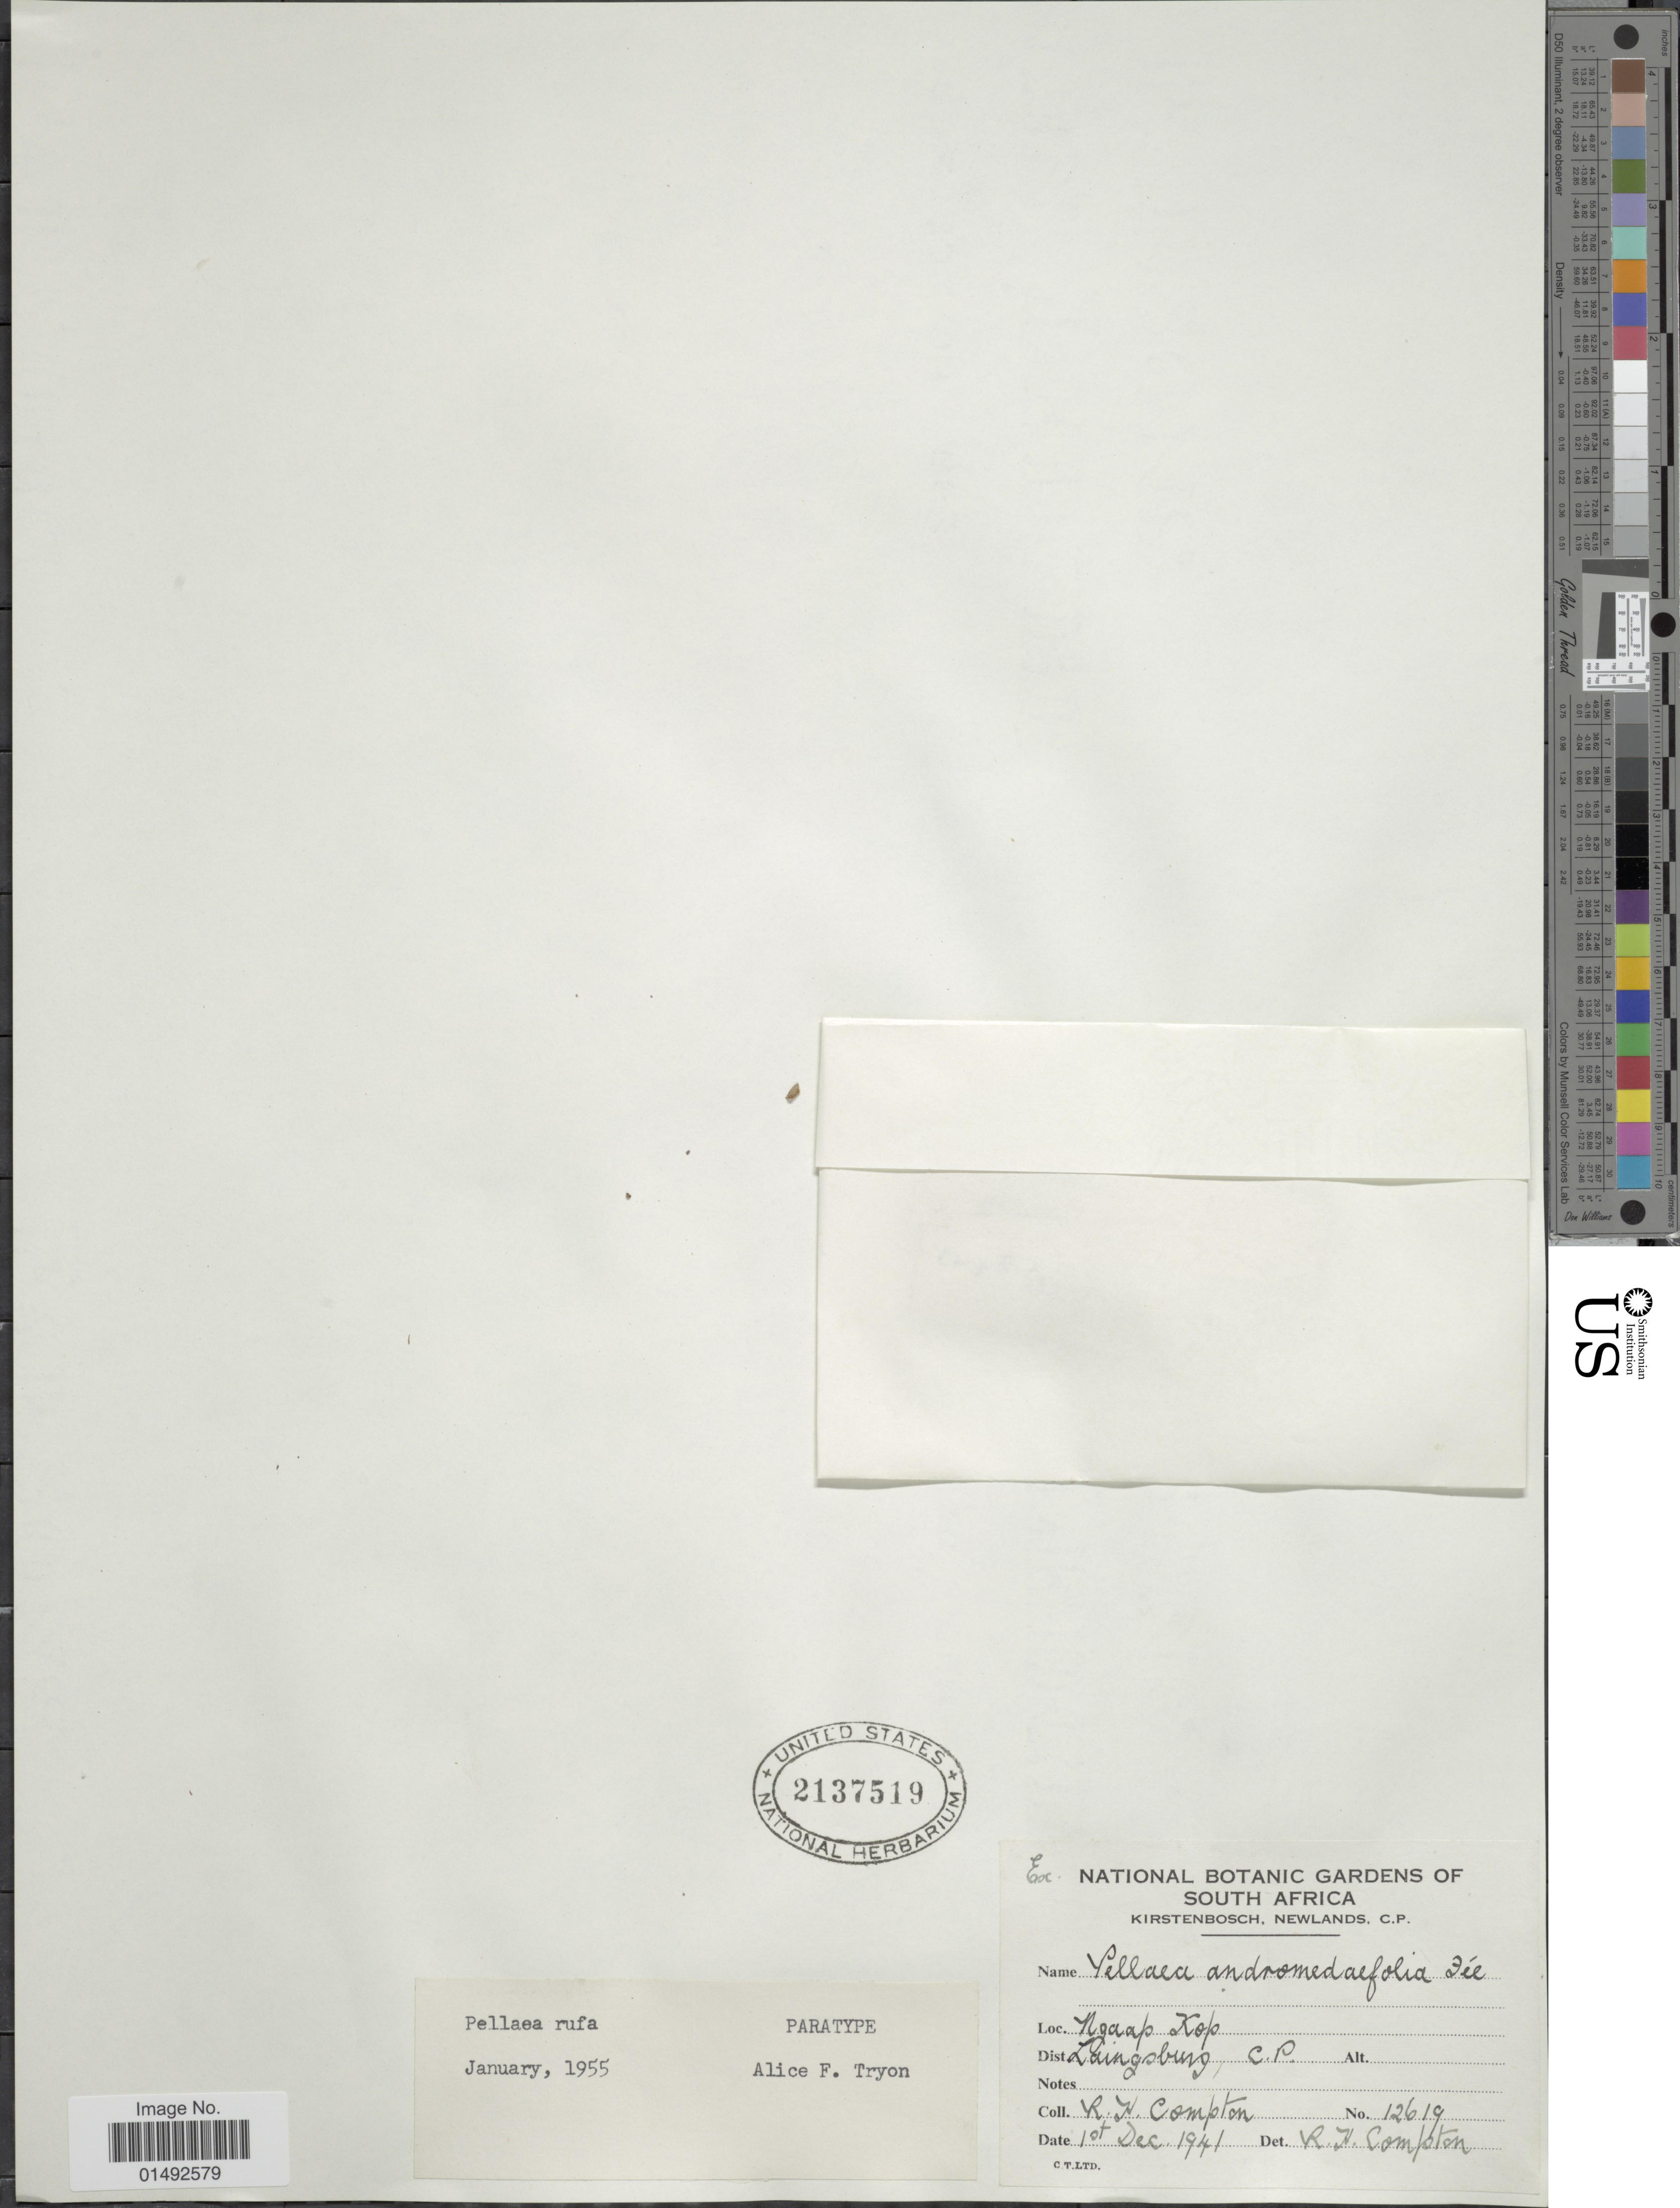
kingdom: Plantae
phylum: Tracheophyta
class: Polypodiopsida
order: Polypodiales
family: Pteridaceae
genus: Pellaea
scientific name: Pellaea rufa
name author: A.F. Tryon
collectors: R. H. Compton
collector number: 12619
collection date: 1941-12-01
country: South Africa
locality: Ngaap Kop, Dist Laingsburg, C, P.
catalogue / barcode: US 2137519